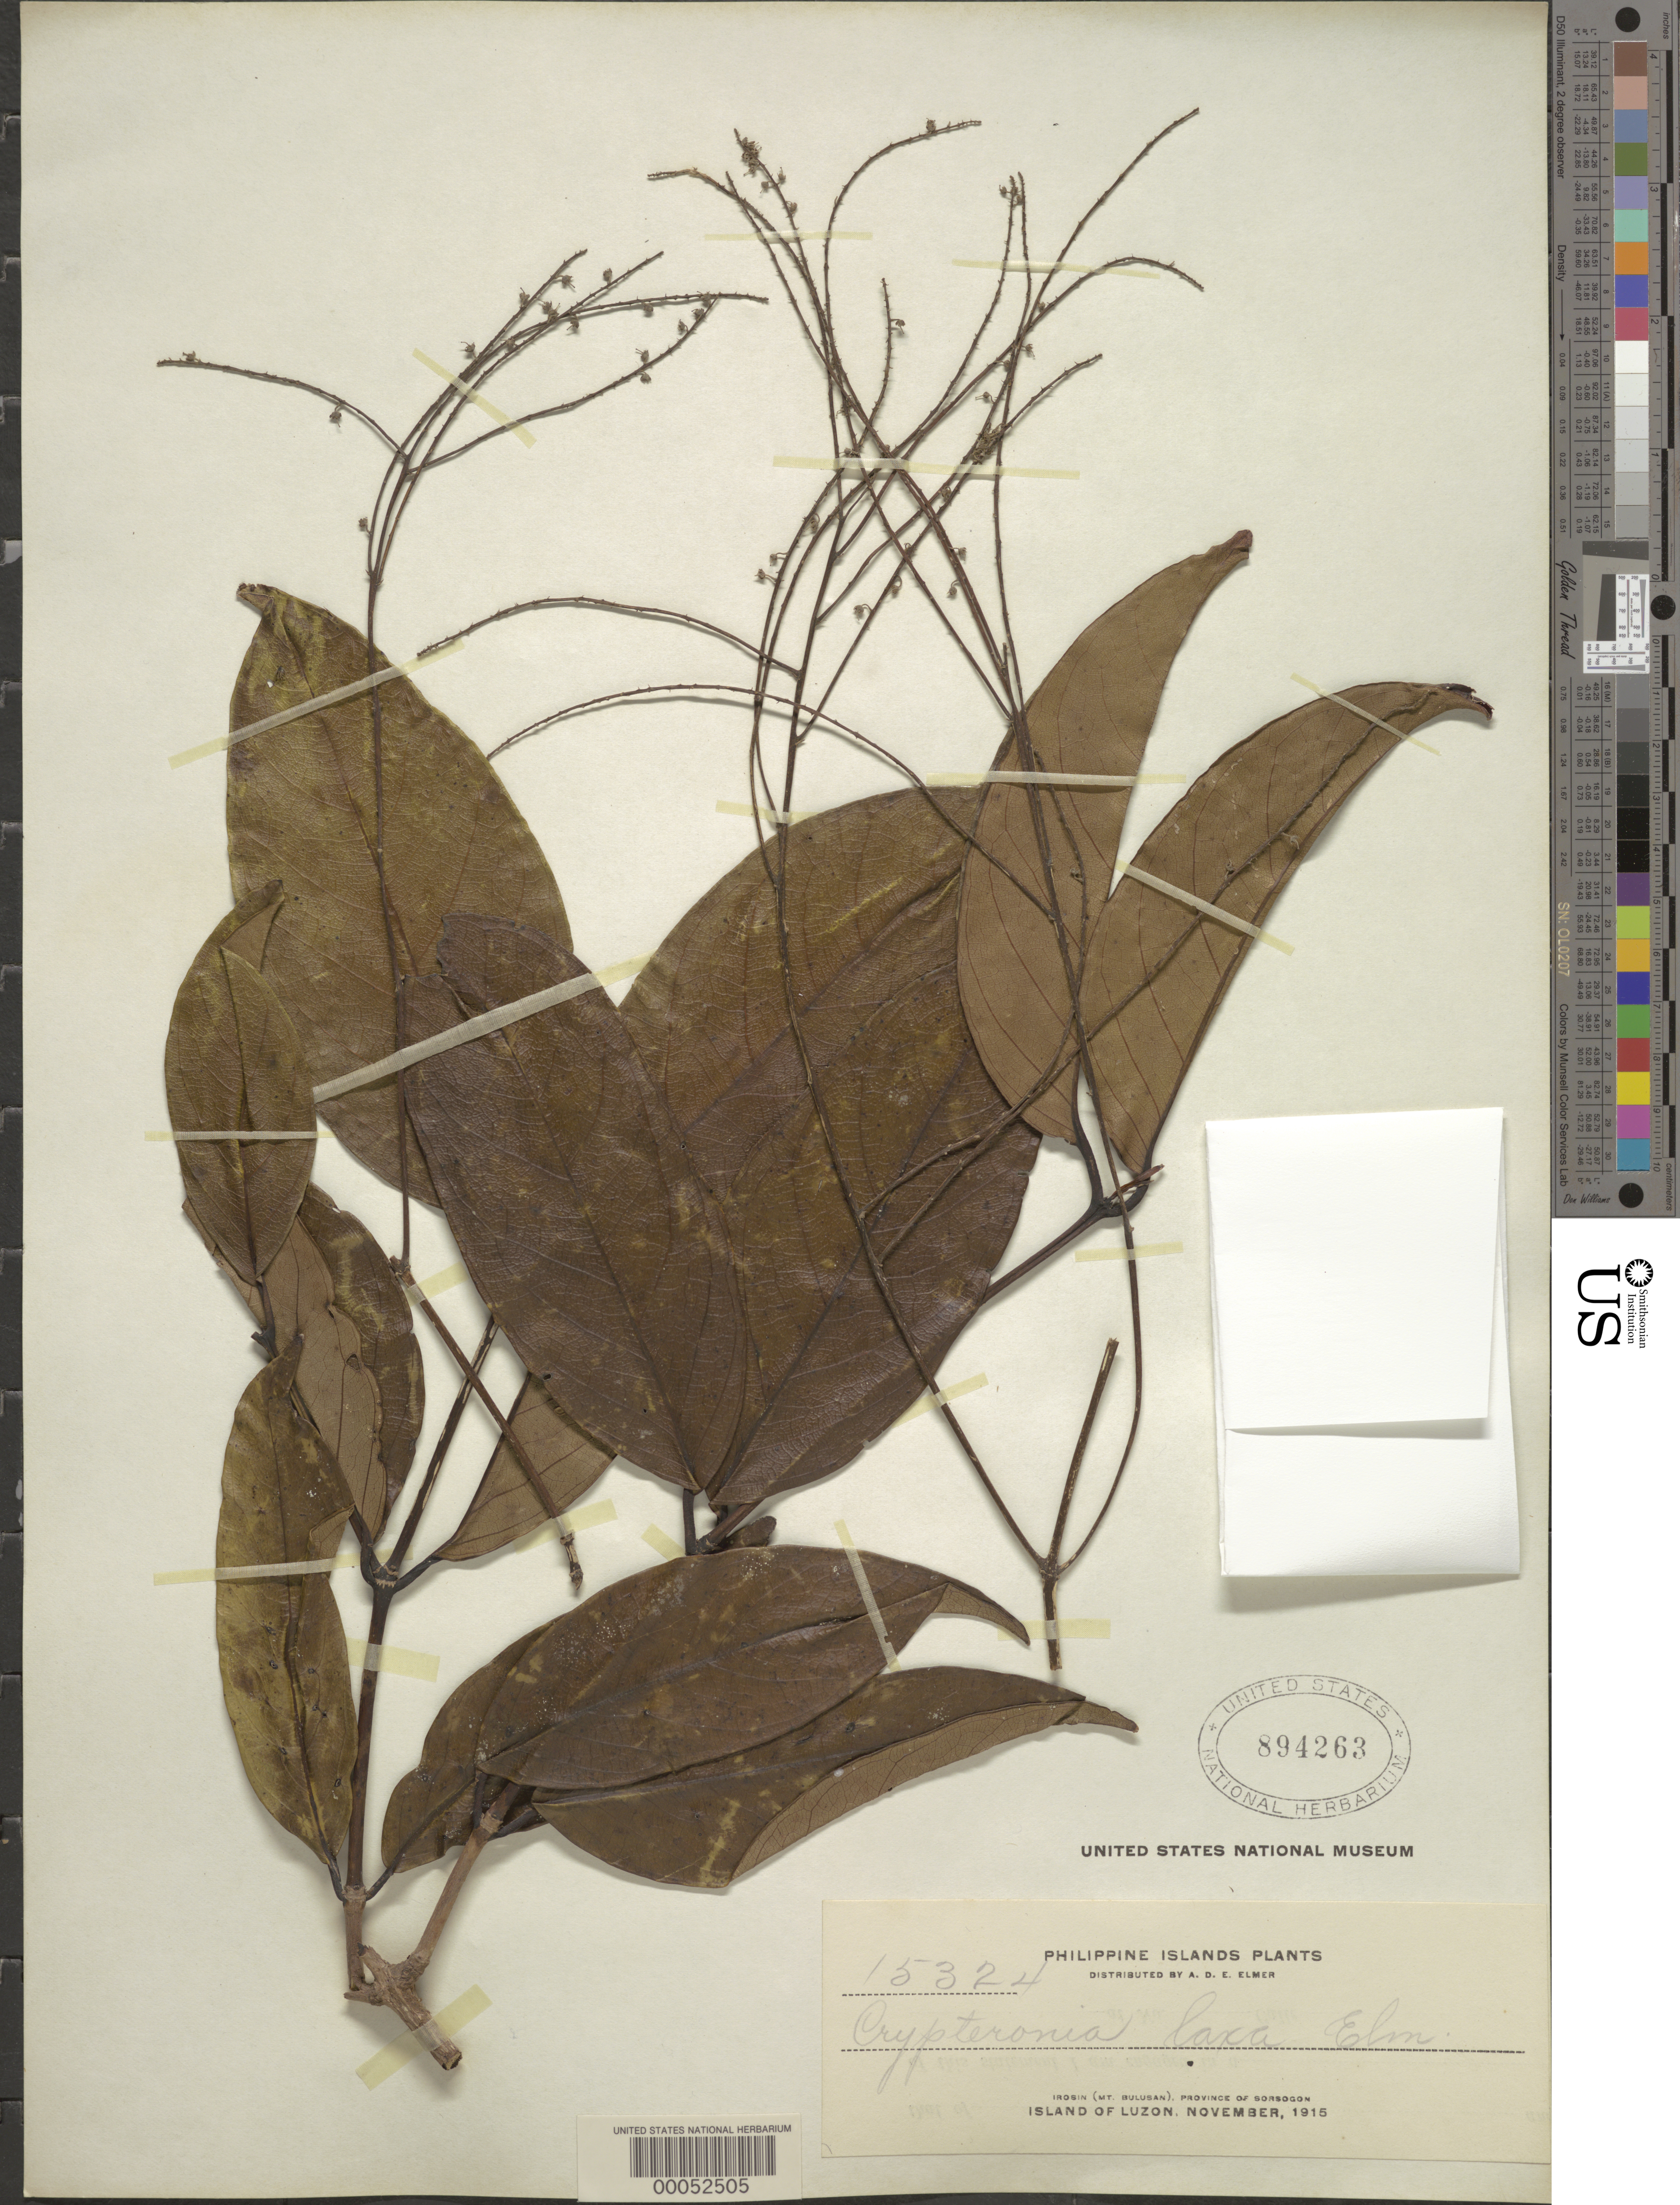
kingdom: Plantae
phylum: Tracheophyta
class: Magnoliopsida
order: Myrtales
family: Crypteroniaceae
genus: Crypteronia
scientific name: Crypteronia cumingii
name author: (Planch.) Endl.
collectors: A. D. E. Elmer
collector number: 15324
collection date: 1915-11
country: Philippines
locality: Irosin (Mt. Bulusan), Province of Sorsogon. Island of Luzon.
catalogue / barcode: US 894263